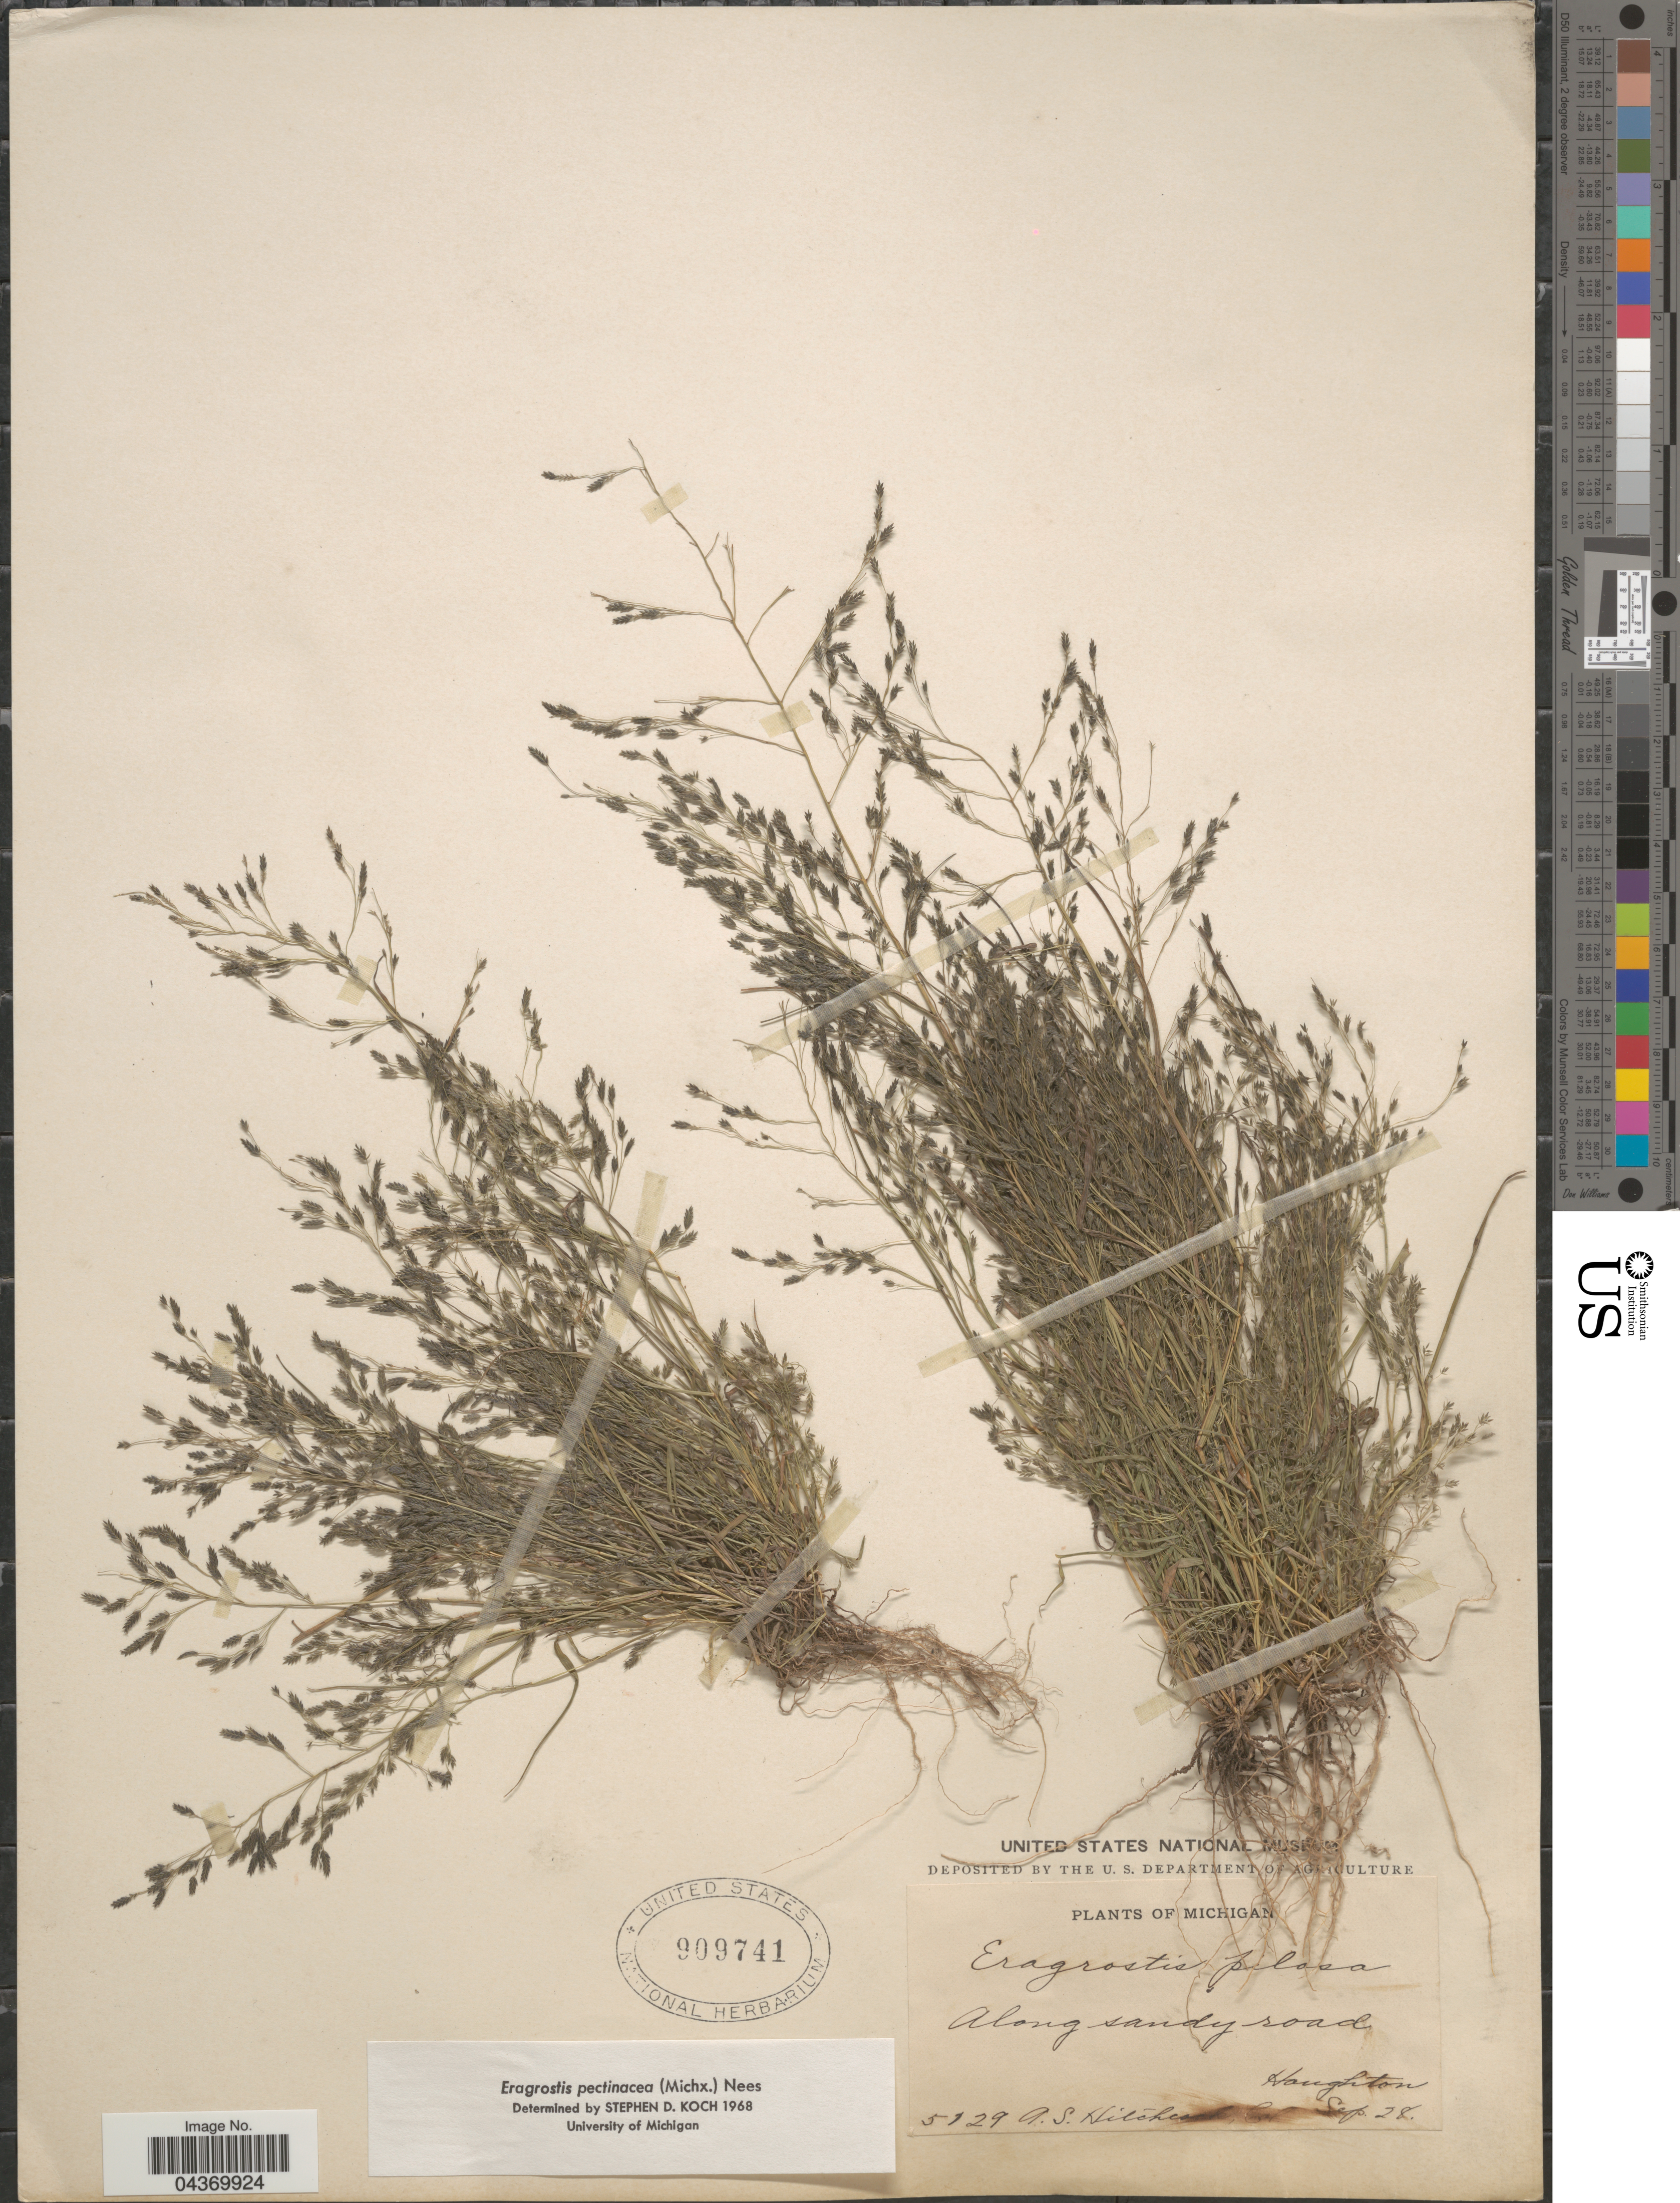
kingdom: Plantae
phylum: Tracheophyta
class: Liliopsida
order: Poales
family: Poaceae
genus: Eragrostis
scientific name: Eragrostis pectinacea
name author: (Michx.) Nees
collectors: A. S. Hitchcock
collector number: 5129*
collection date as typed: Transcribed d/m/y: /9/28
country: United States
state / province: Michigan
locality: Along sandy road. Houghton.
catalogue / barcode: US 909741